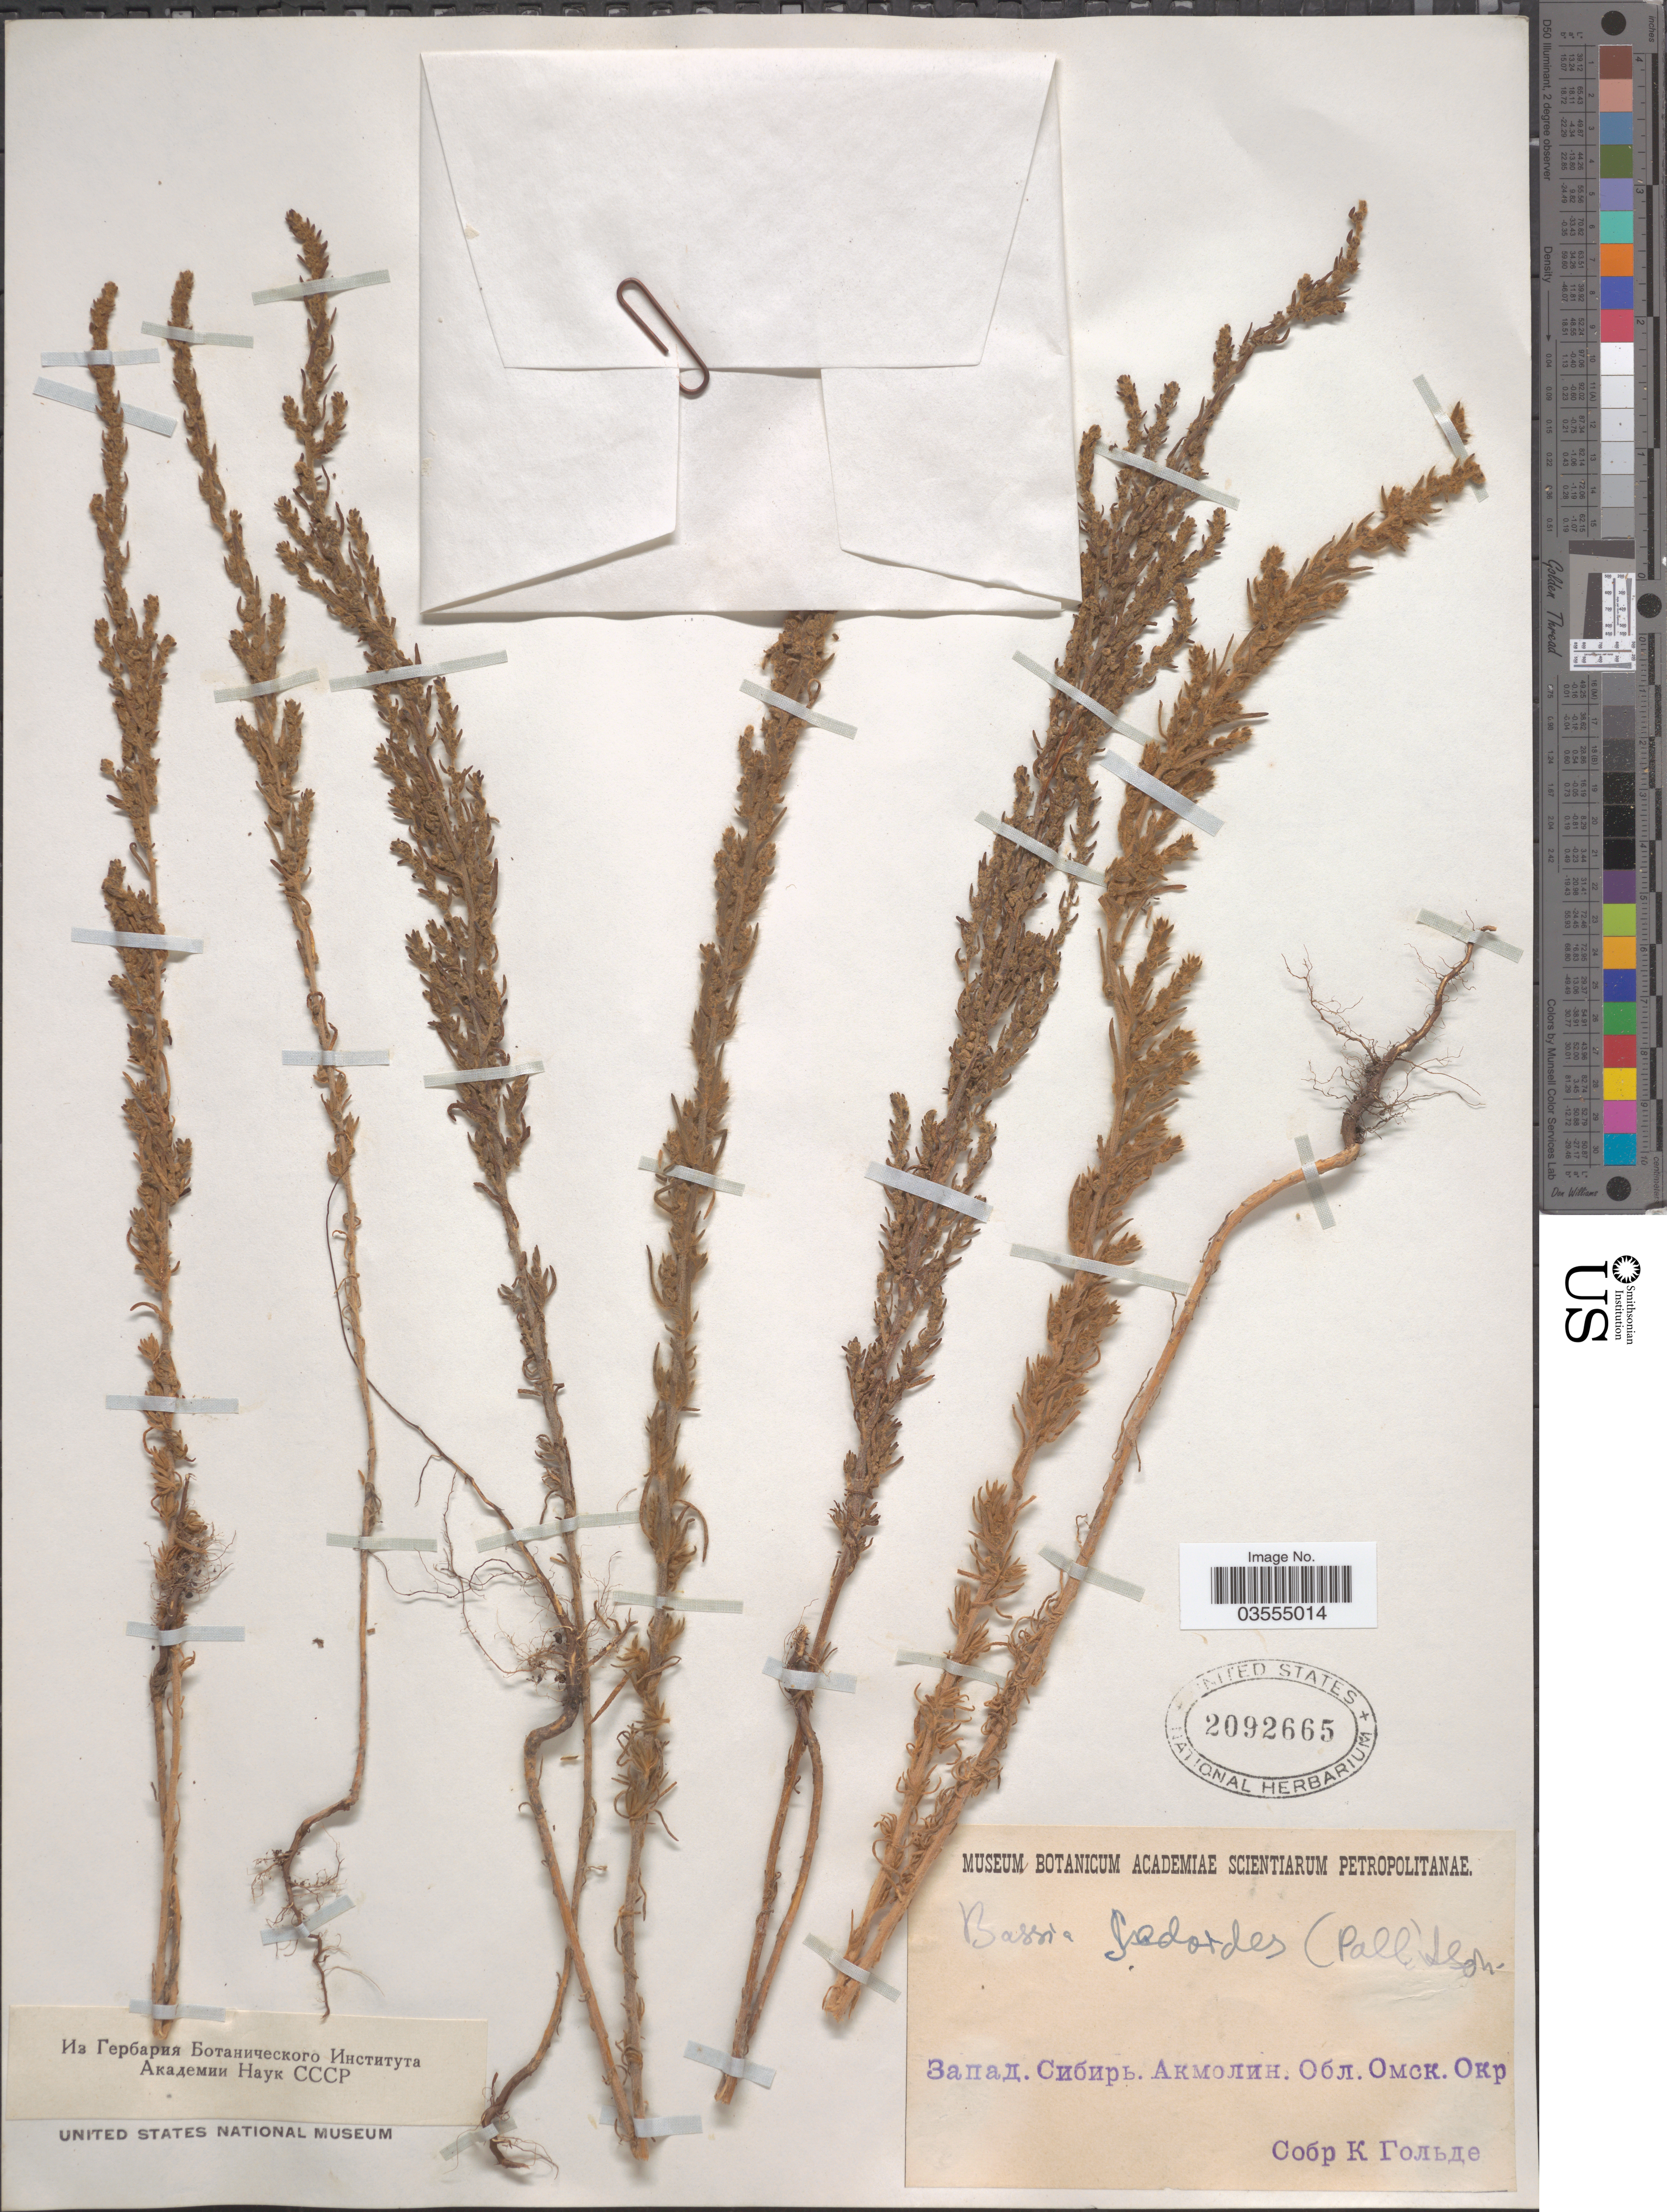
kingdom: Plantae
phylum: Tracheophyta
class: Magnoliopsida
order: Caryophyllales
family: Amaranthaceae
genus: Grubovia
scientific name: Grubovia sedoides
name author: (Pall.) G.L. Chu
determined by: Strong, Mark T., (BOT), Smithsonian Institution - National Museum of Natural History (UNITED STATES)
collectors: K. Golde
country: Russian Federation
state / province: Omsk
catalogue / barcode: US 2092665